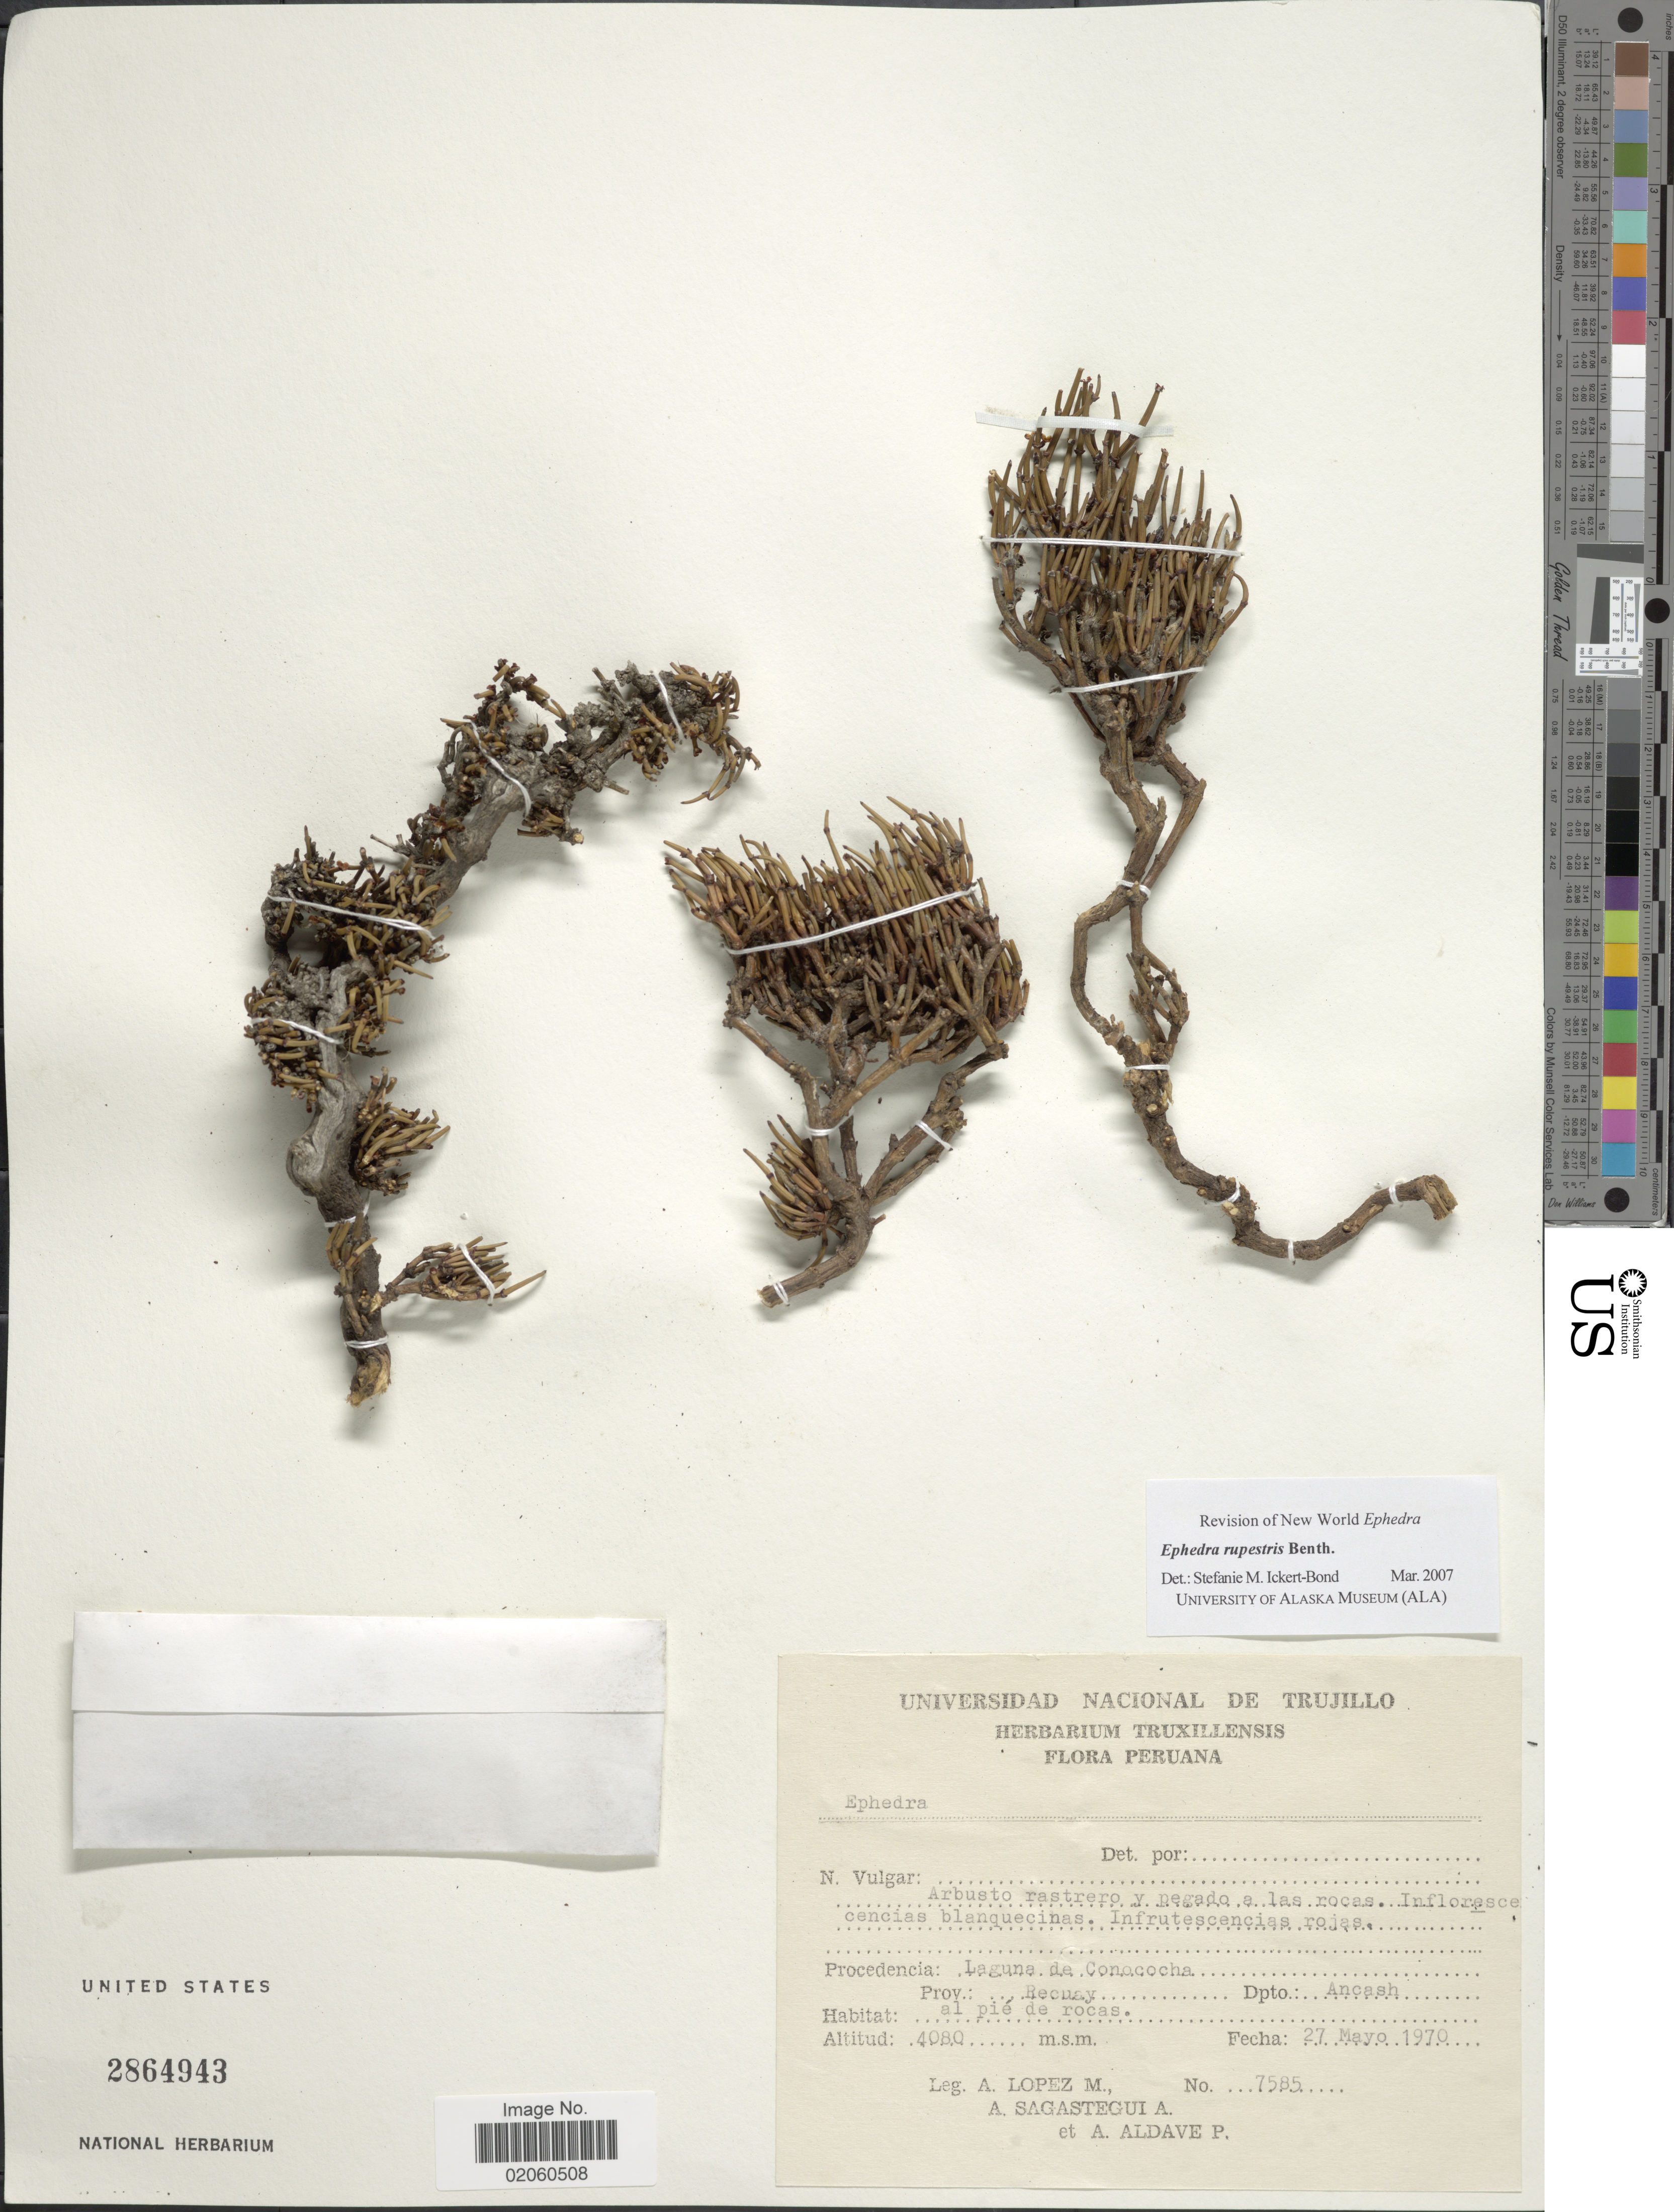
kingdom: Plantae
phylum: Tracheophyta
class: Gnetopsida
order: Ephedrales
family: Ephedraceae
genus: Ephedra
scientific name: Ephedra rupestris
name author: Benth.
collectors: A. López M., A. Sagástegui A. & A. Aldave P.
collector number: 7585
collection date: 1970-05-27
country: Peru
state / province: Ancash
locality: Laguna de Conococha, Prov.: Recuay, al pie de rocas.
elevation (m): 4080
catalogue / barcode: US 2864943